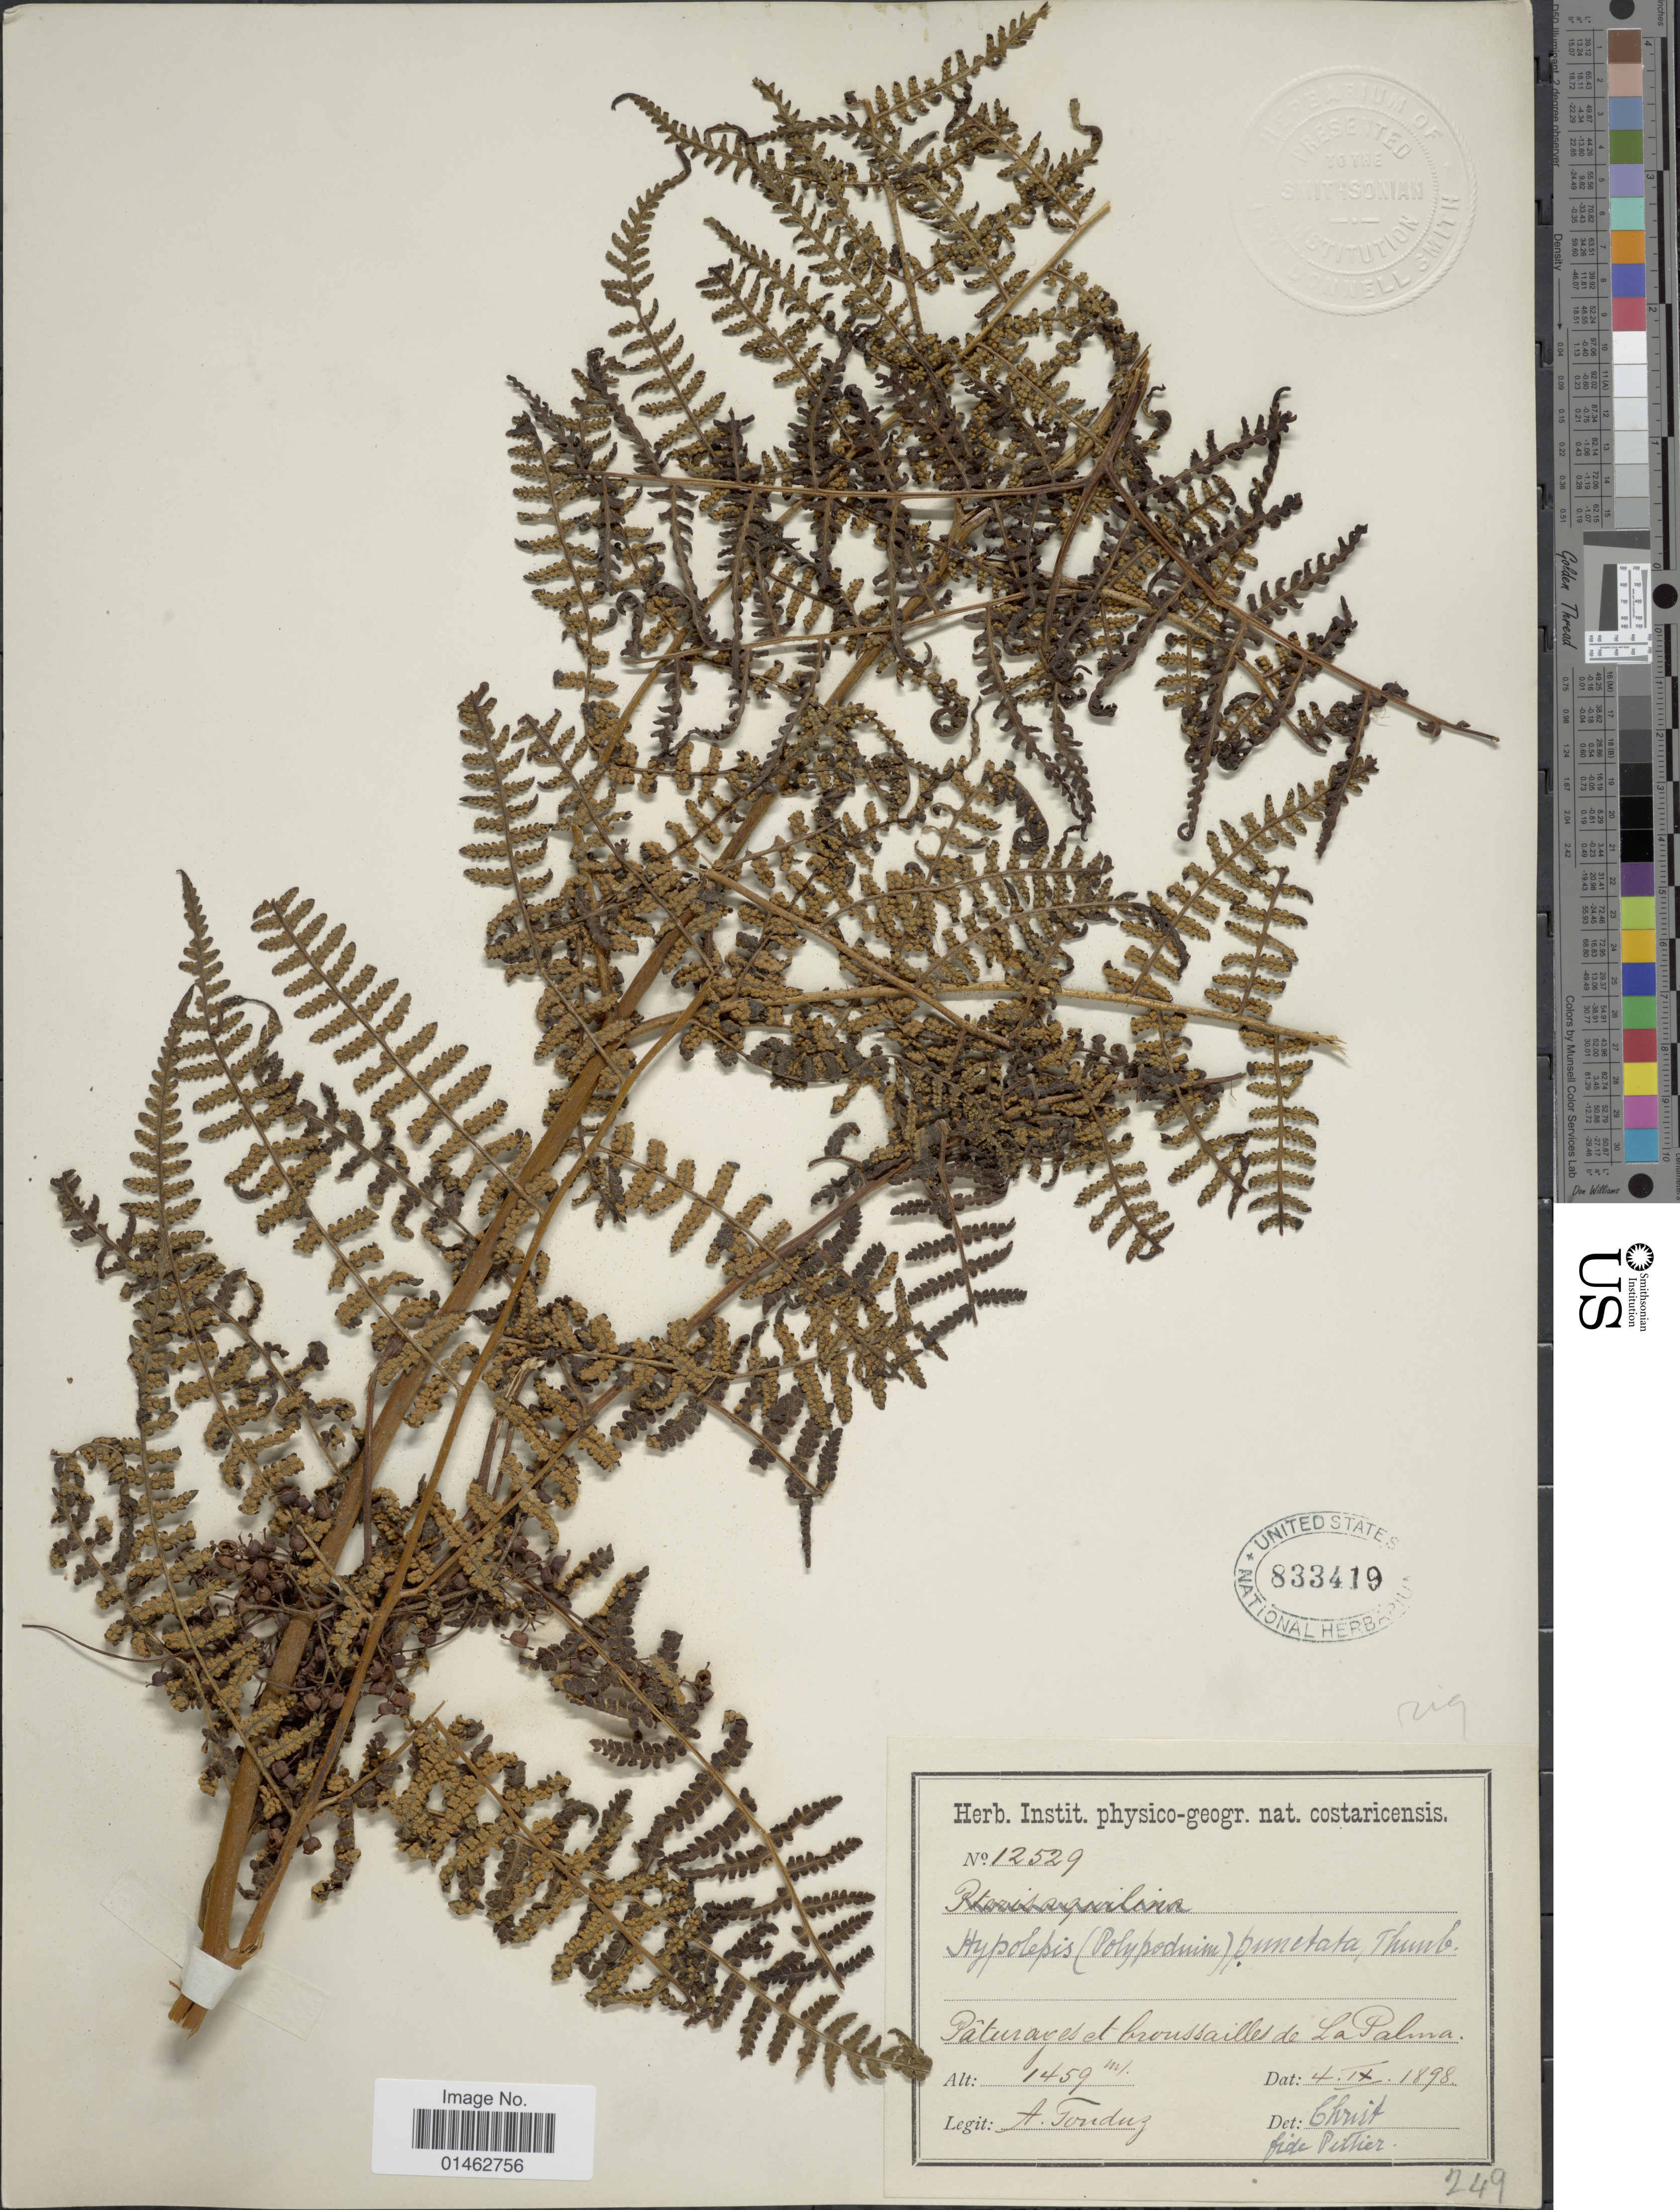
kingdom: Plantae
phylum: Tracheophyta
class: Polypodiopsida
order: Polypodiales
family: Dennstaedtiaceae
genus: Hypolepis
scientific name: Hypolepis rubiginosopilosula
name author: Lellinger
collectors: A. Tonduz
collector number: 12529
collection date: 1898-09-04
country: Costa Rica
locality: Pâturages et broussailles de La Palma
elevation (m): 1459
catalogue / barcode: US 833419